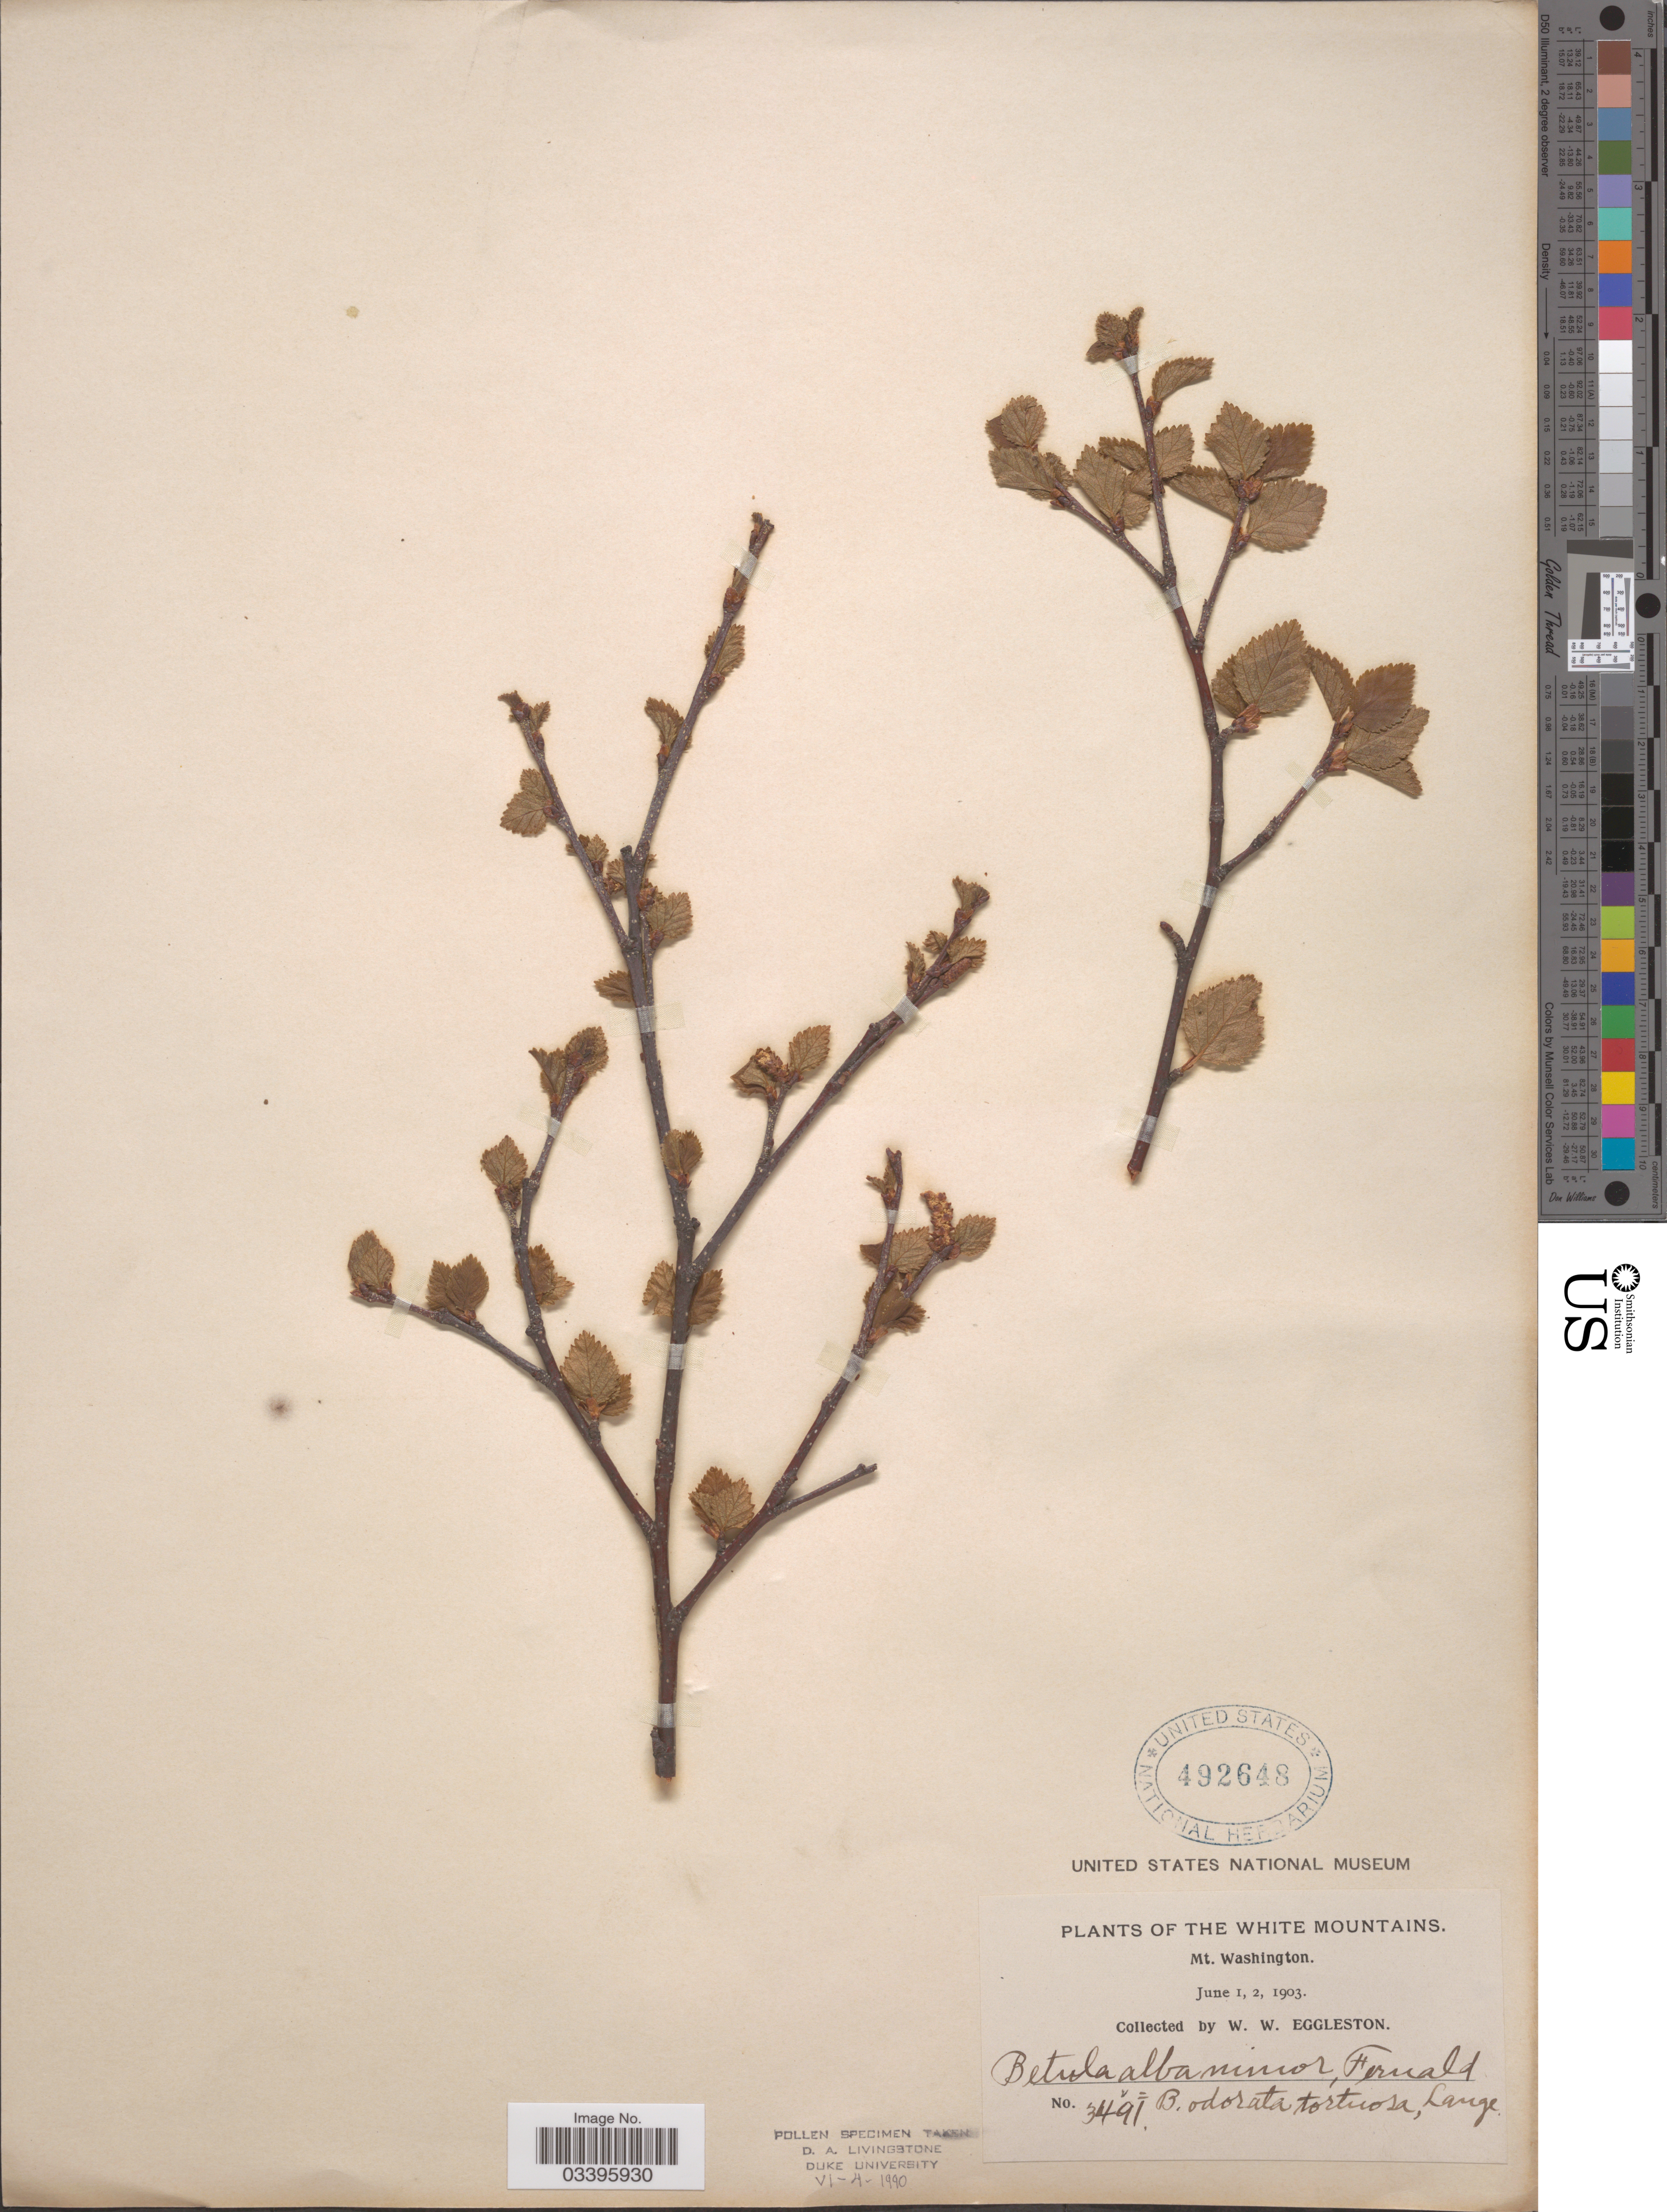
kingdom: Plantae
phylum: Tracheophyta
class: Magnoliopsida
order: Fagales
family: Betulaceae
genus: Betula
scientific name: Betula minor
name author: (Tuck.) Fernald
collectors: W. W. Eggleston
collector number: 3491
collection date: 1903-06-01/1903-06-02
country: United States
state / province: Washington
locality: The White Mountains. Mt. Washington.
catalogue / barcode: US 492648